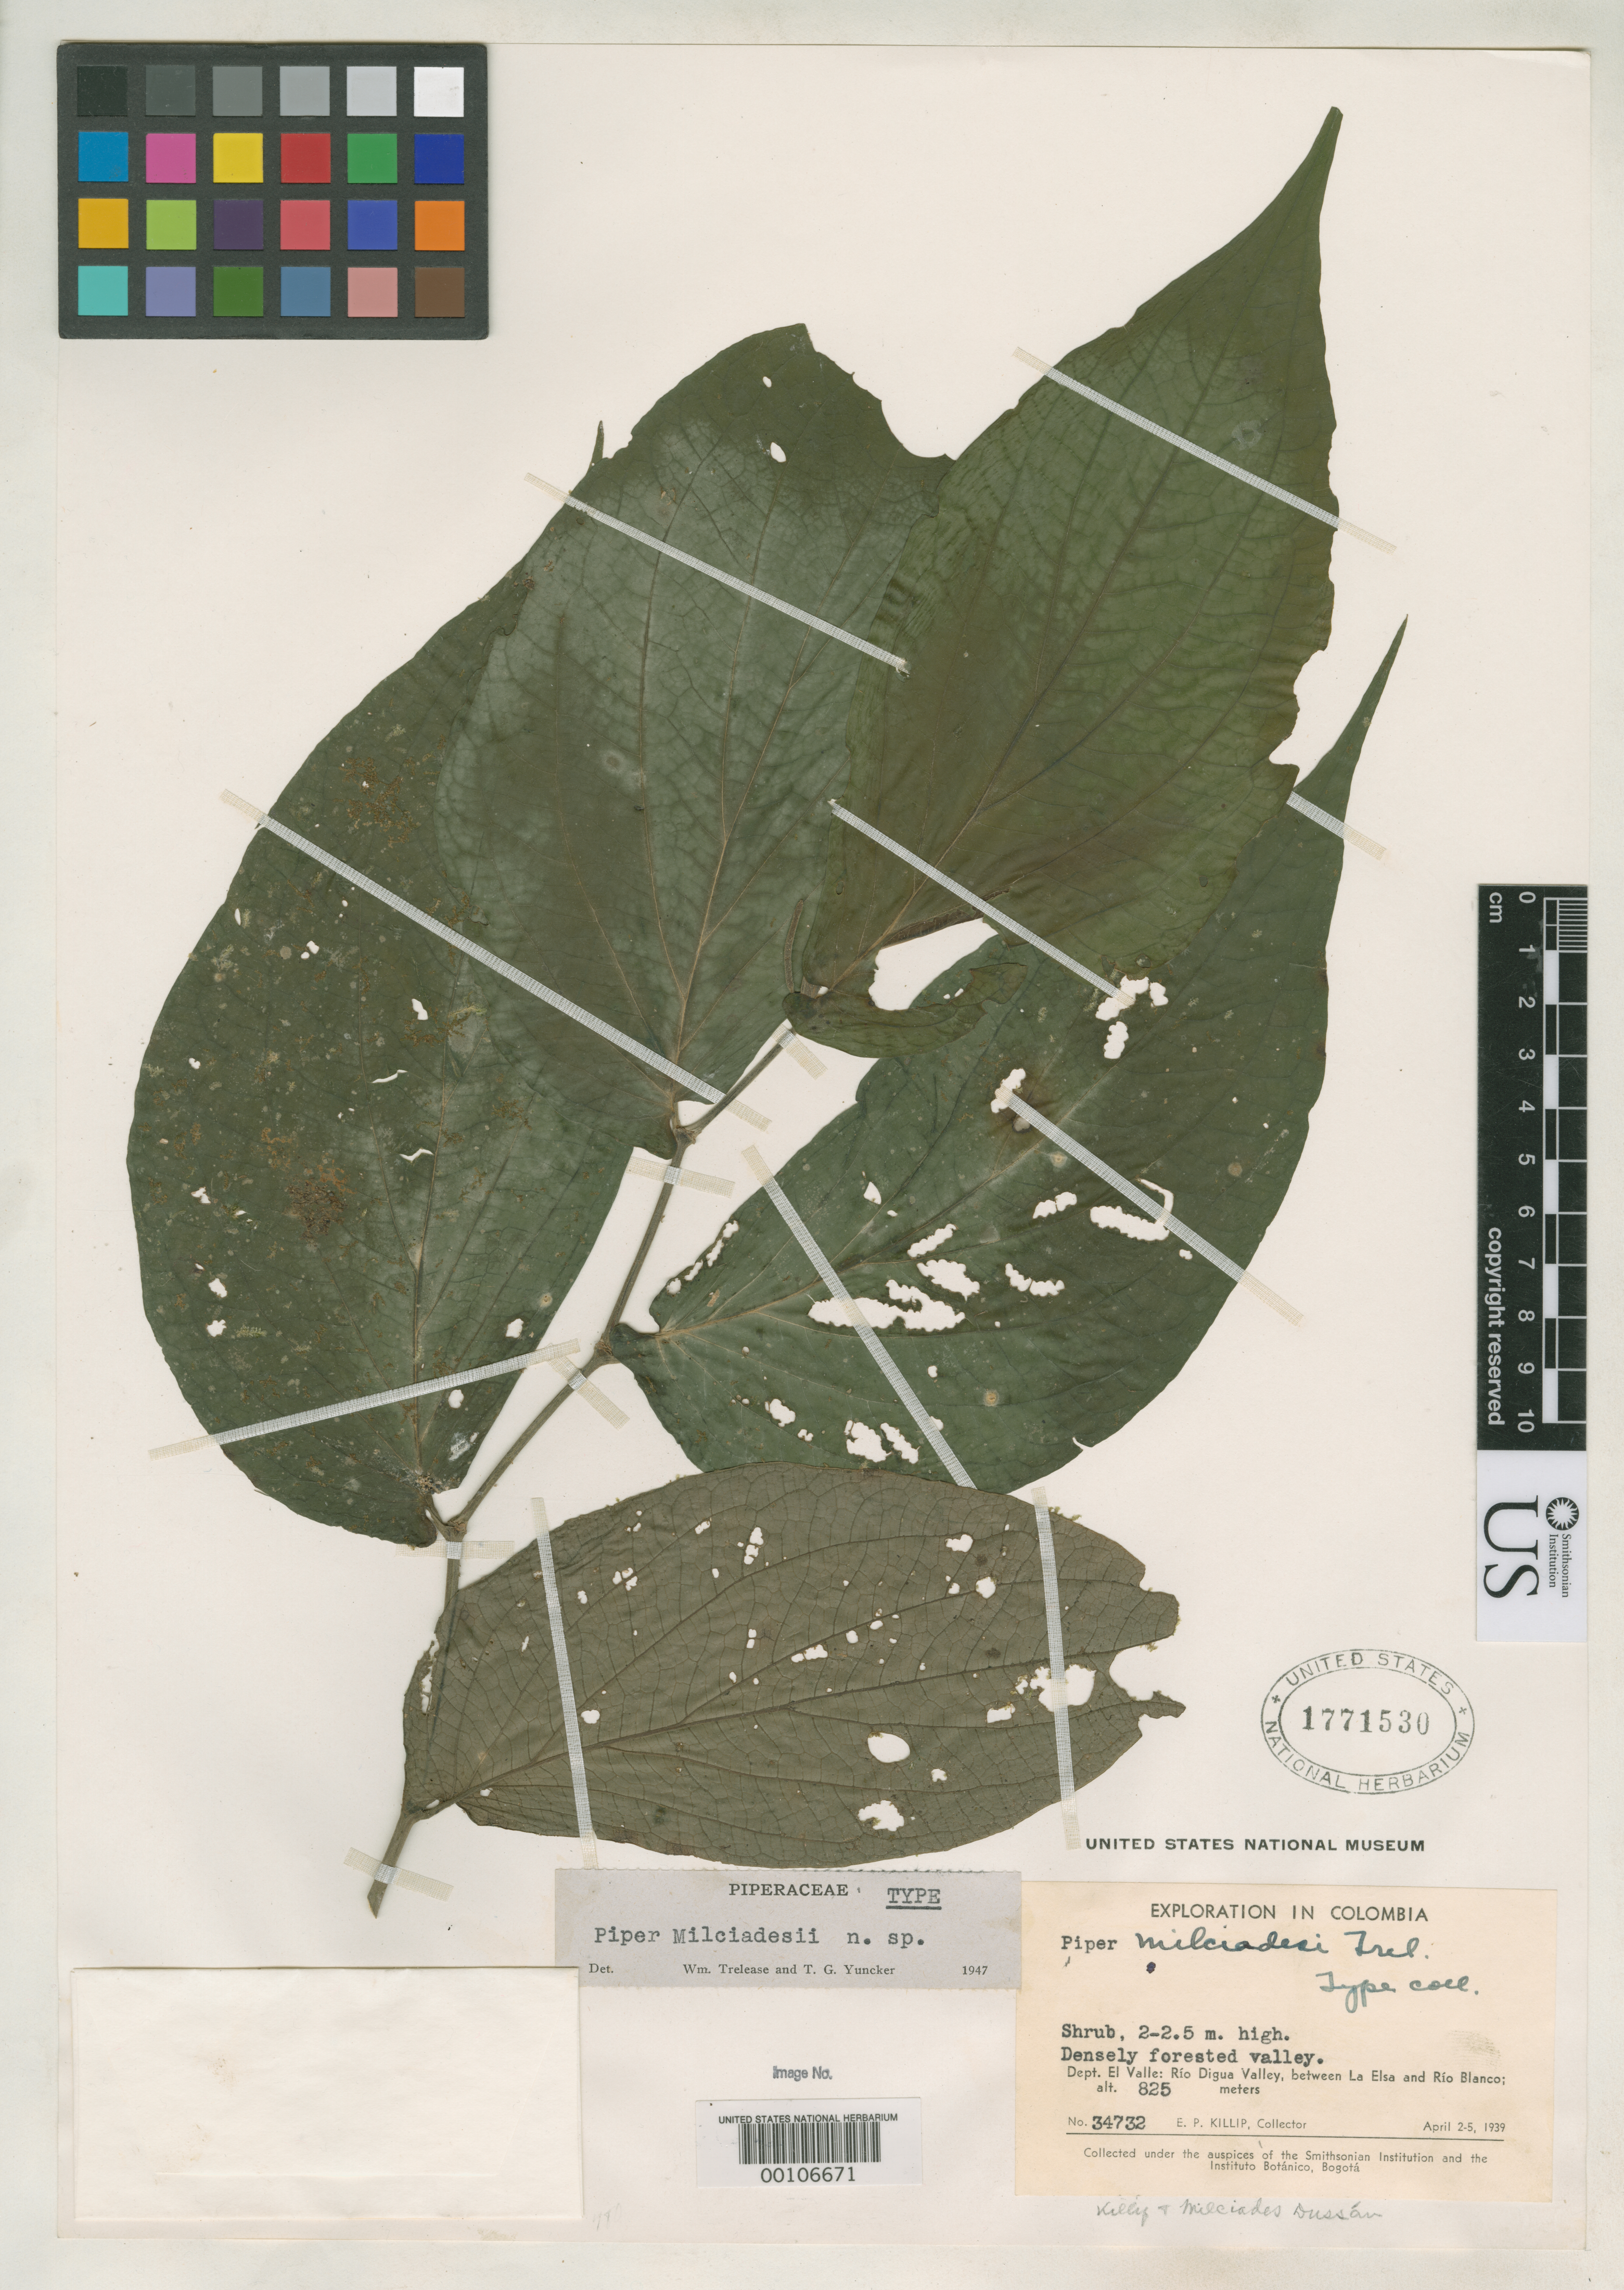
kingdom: Plantae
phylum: Tracheophyta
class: Magnoliopsida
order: Piperales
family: Piperaceae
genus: Piper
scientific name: Piper milciadesii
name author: Trel. & Yunck.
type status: Holotype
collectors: E. P. Killip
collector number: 34732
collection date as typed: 02 Apr 1939 to 05 Apr 1939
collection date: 1939-04-02/1939-04-05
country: Colombia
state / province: Valle del Cauca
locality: Rio Digua Valley, between La Elsa and Rio Blanco.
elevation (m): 825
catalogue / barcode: US 1771530